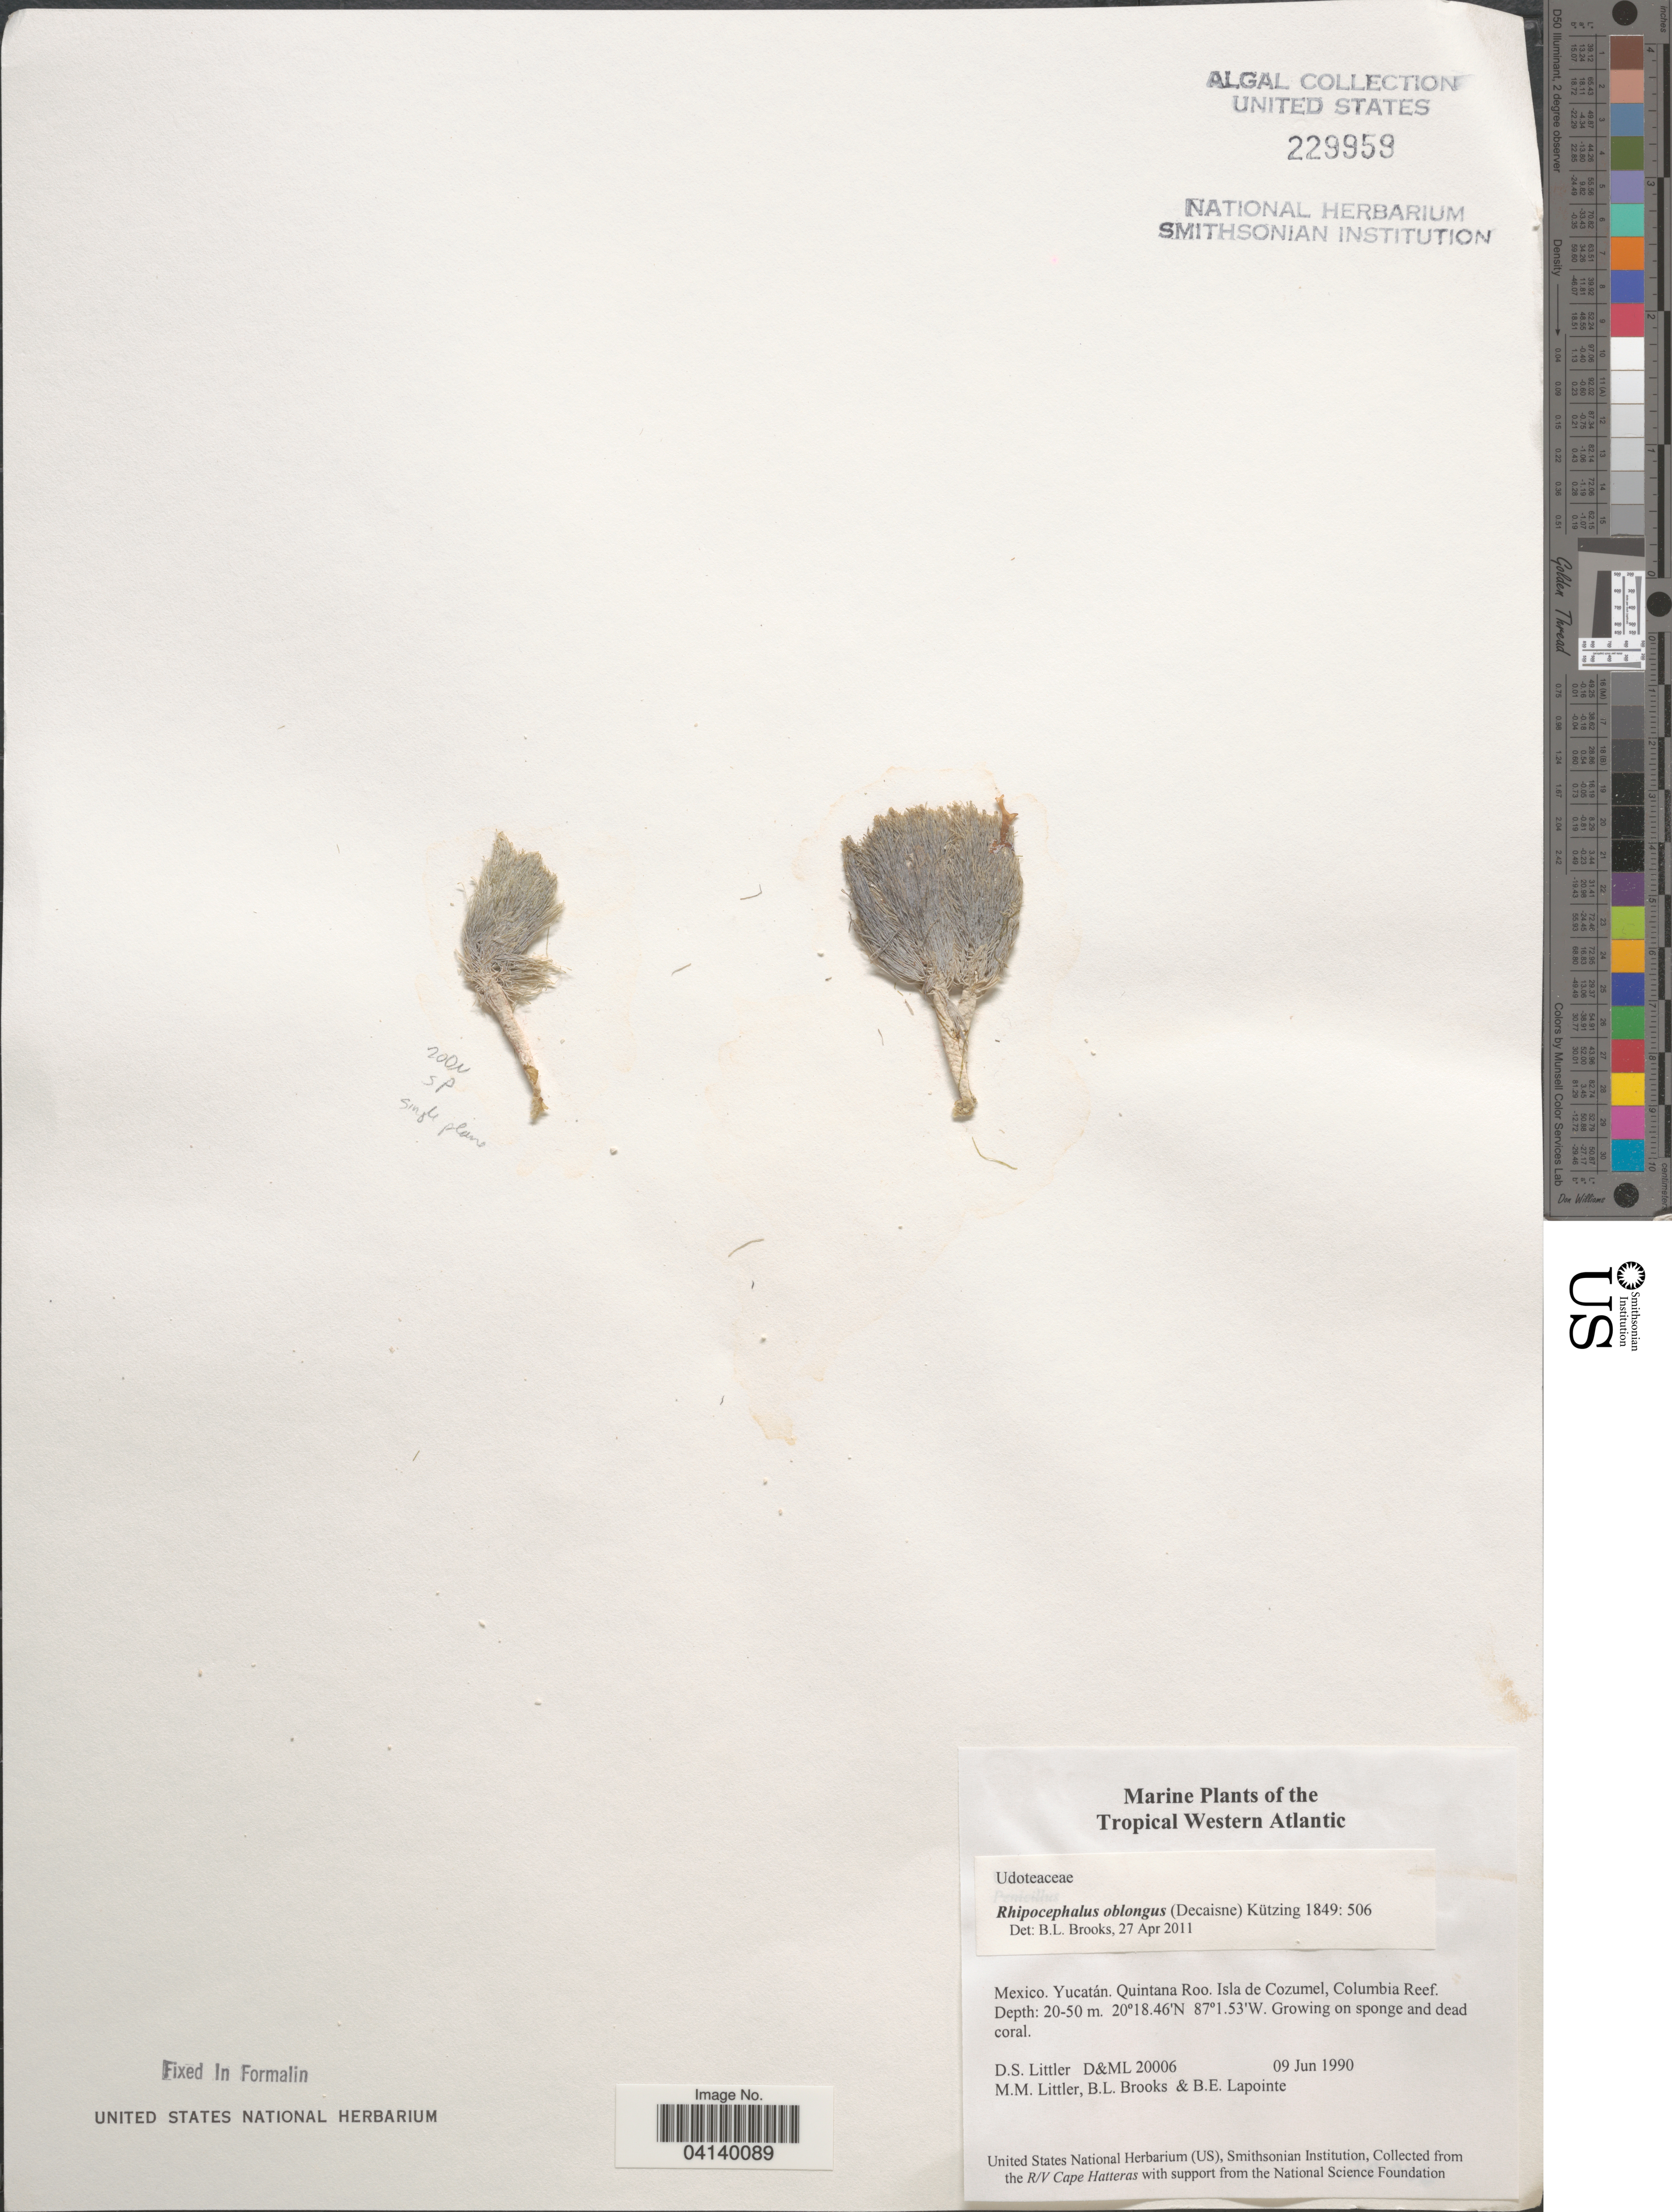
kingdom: Plantae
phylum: Chlorophyta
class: Ulvophyceae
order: Bryopsidales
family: Udoteaceae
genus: Rhipocephalus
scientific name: Rhipocephalus oblongus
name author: (Decne.) Kütz.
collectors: D. S. Littler, B. Brooks & B. Lapointe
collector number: D&ML20006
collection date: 1990-06-09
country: Mexico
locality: Tropical Western Atlantic. Yucatán. Quintana Roo. Isla de Cozumel, Columbia Reef.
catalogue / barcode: US 229959